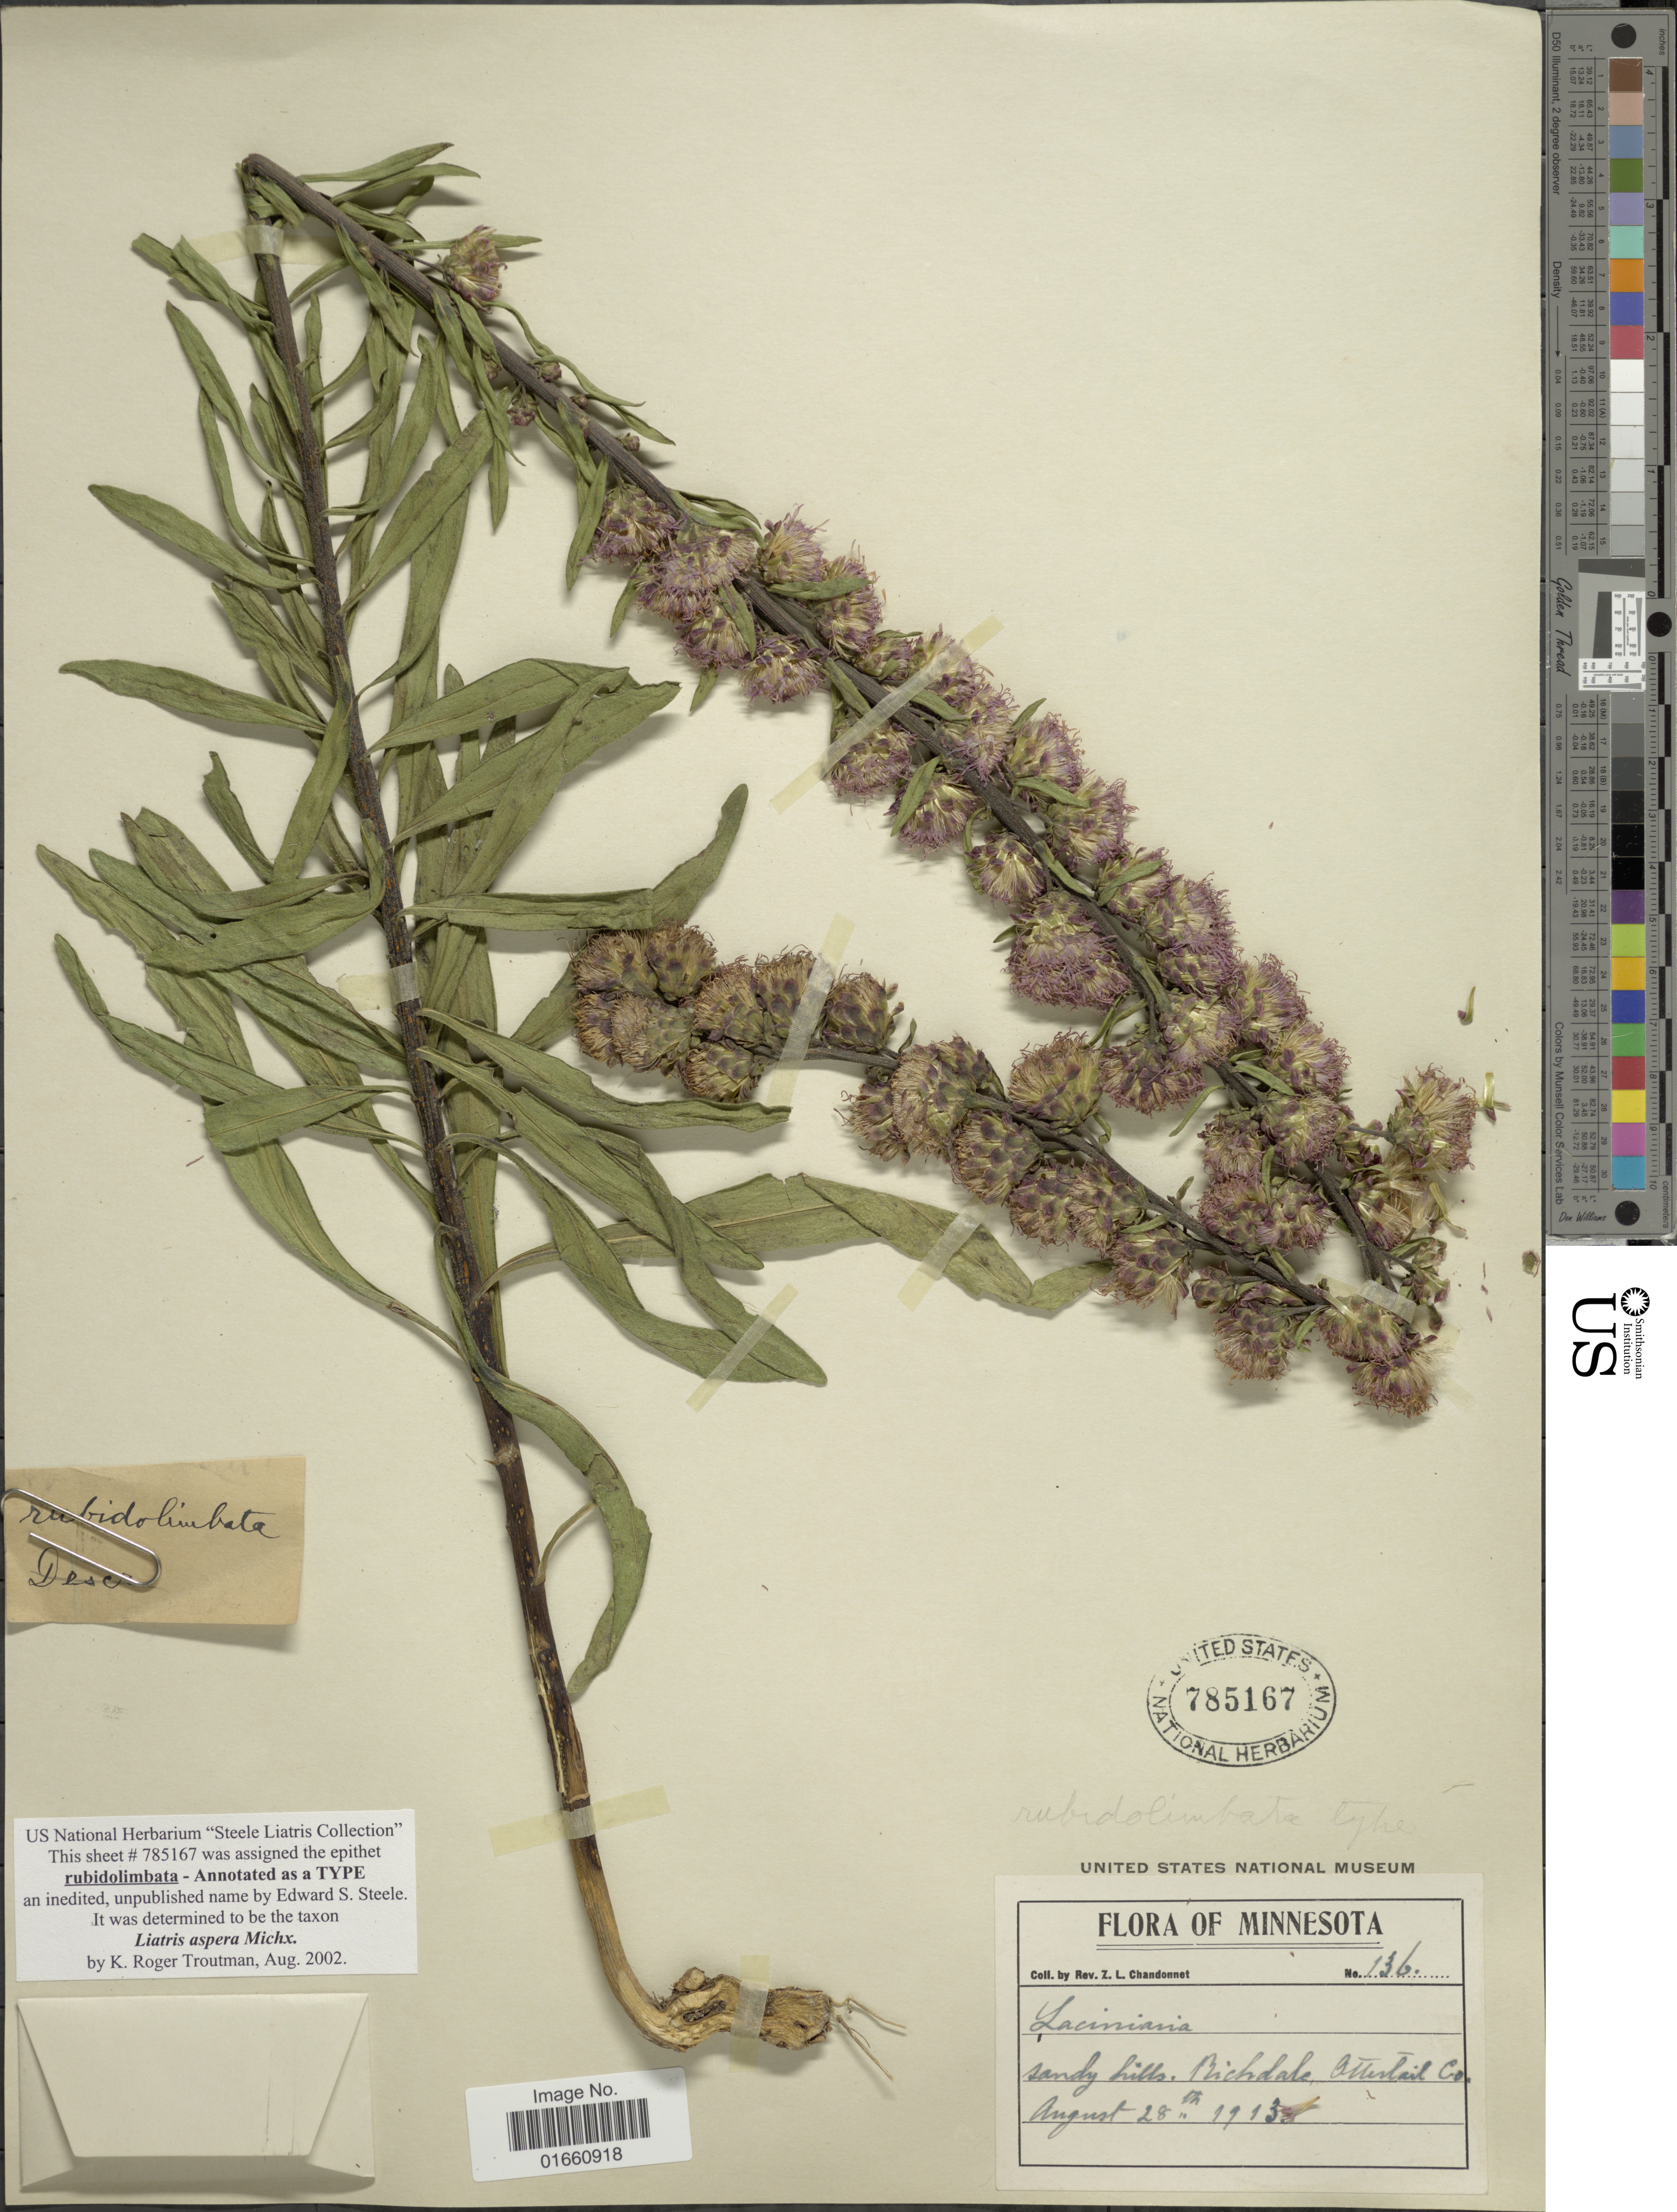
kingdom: Plantae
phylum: Tracheophyta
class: Magnoliopsida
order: Asterales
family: Asteraceae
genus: Liatris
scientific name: Liatris aspera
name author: Michx.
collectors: Z. Chandonnet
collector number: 136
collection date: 1913-08-28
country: United States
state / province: Minnesota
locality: Richdale, Otter Tail Co.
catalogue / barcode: US 785167